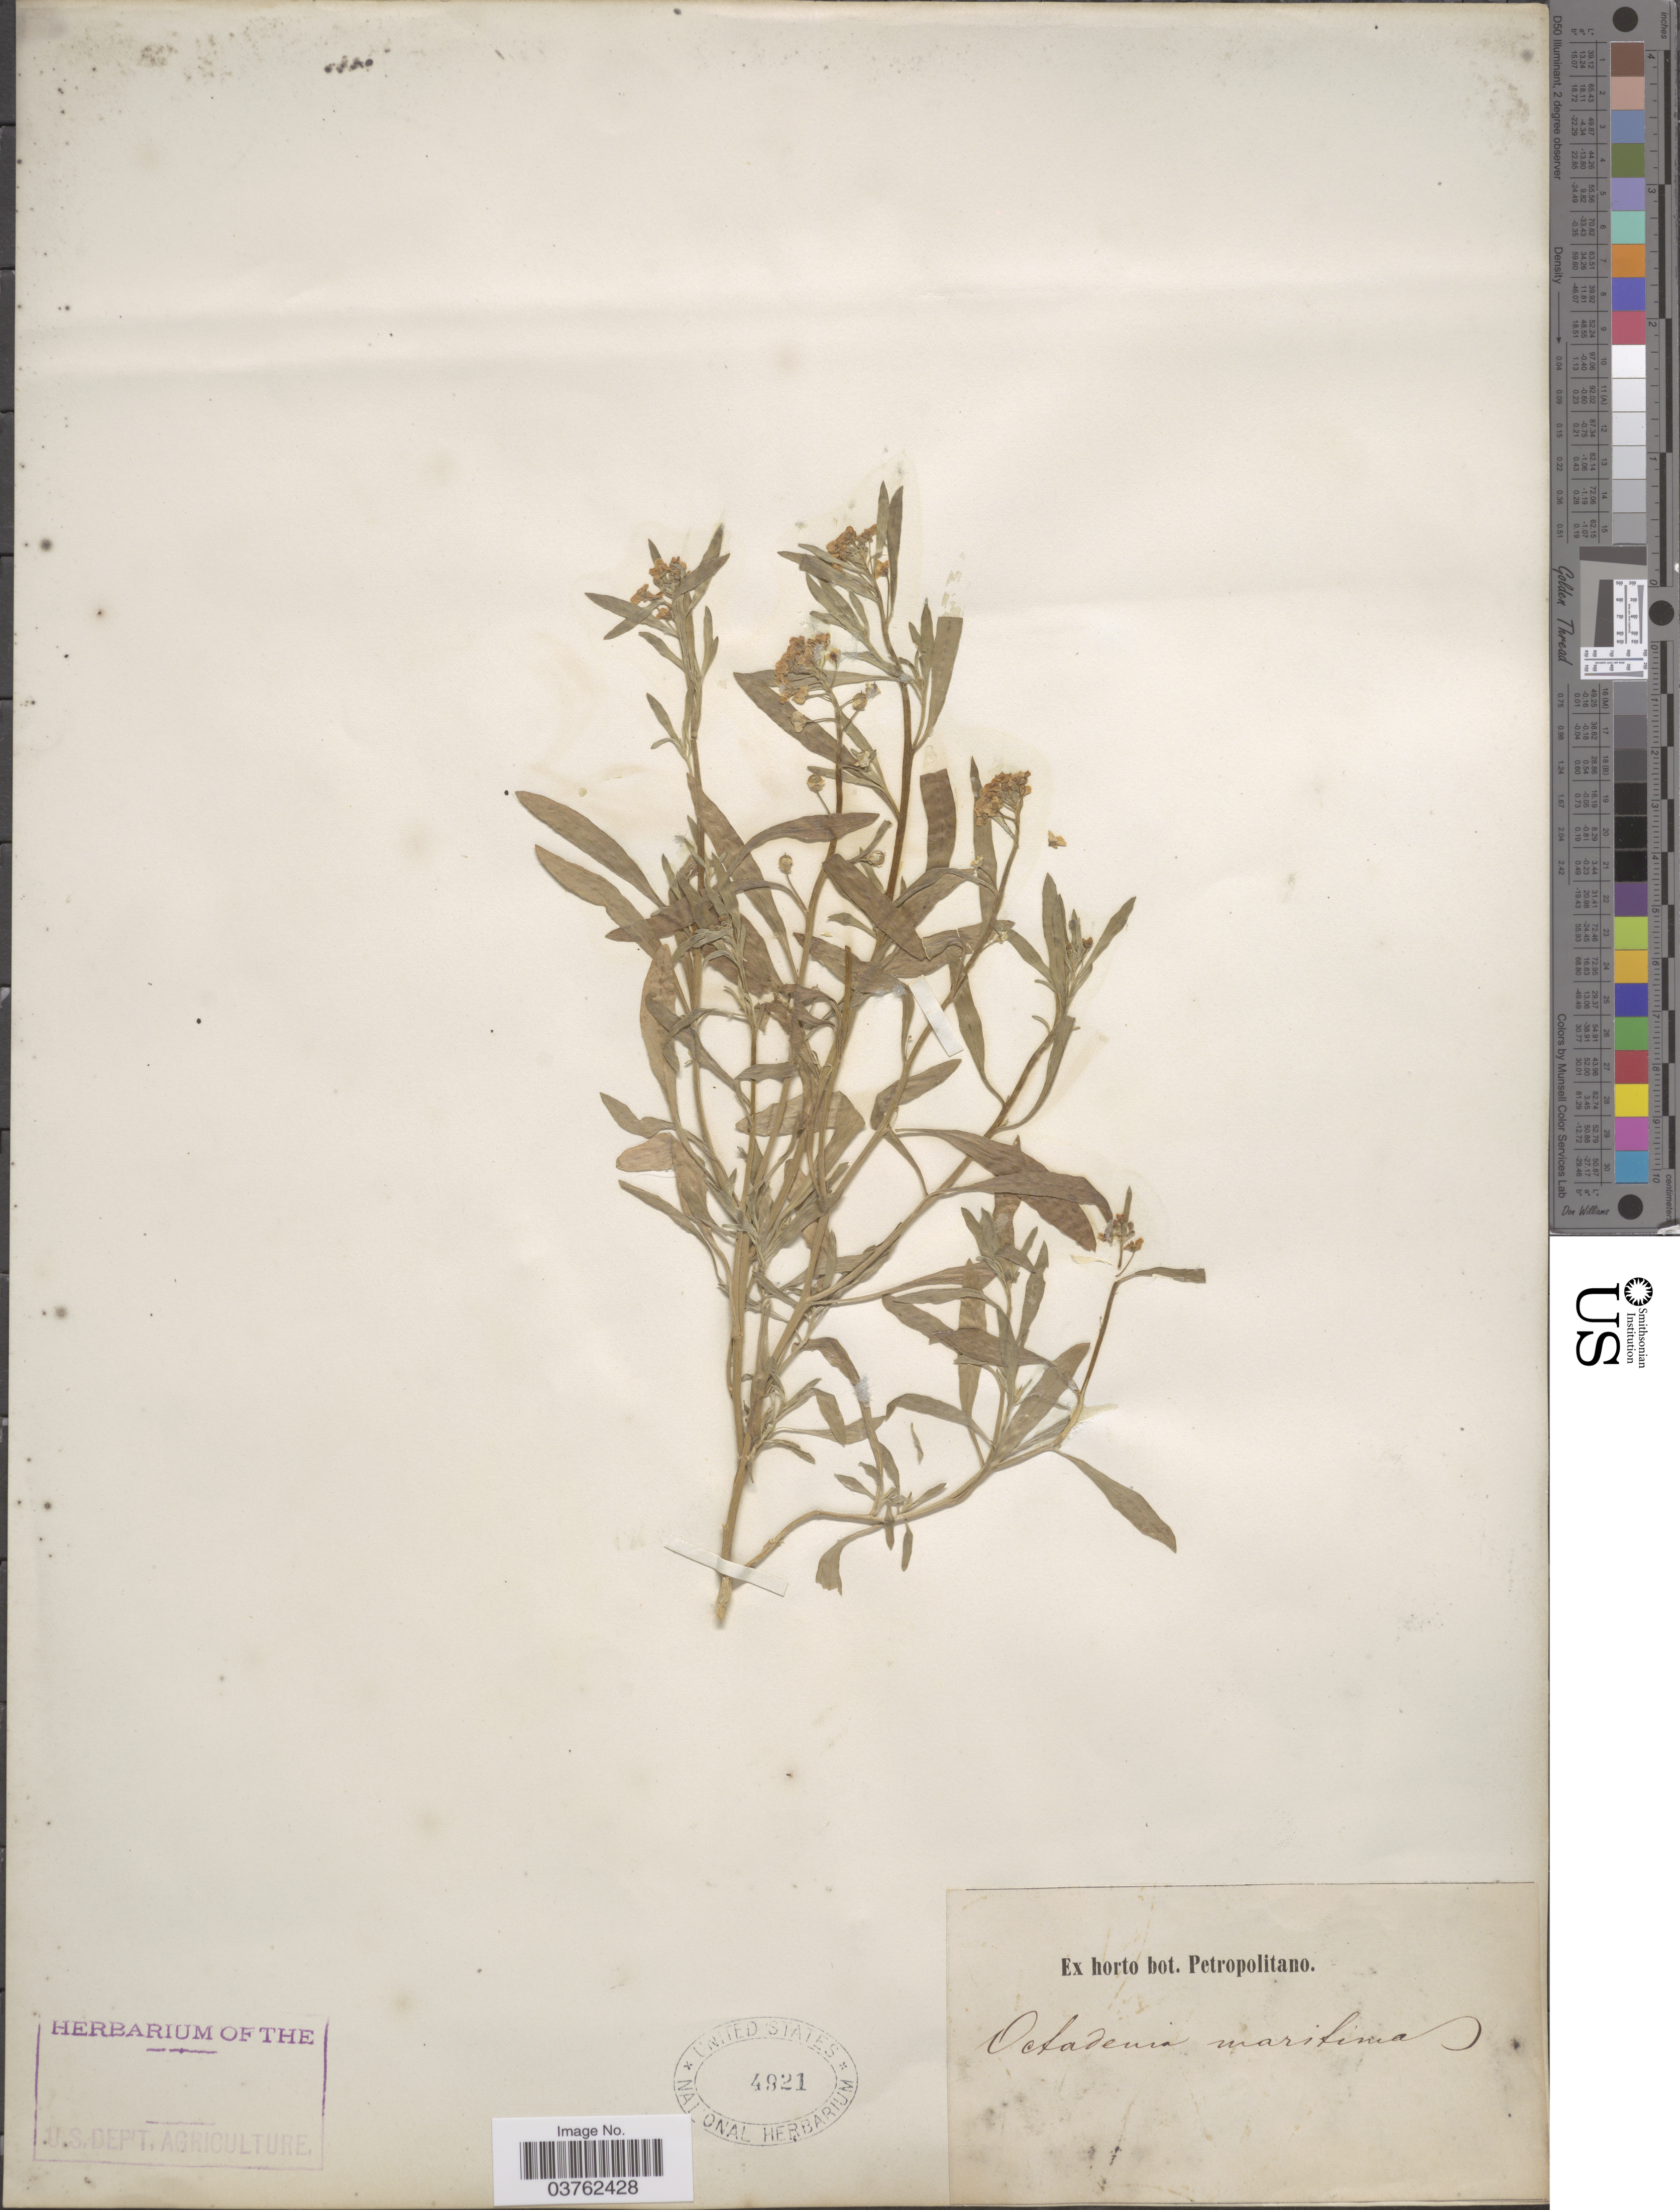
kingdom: Plantae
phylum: Tracheophyta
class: Magnoliopsida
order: Brassicales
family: Brassicaceae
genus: Lobularia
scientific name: Lobularia maritima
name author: (L.) Desv.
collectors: ex Horto Bot. Petropolitano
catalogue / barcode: US 4921